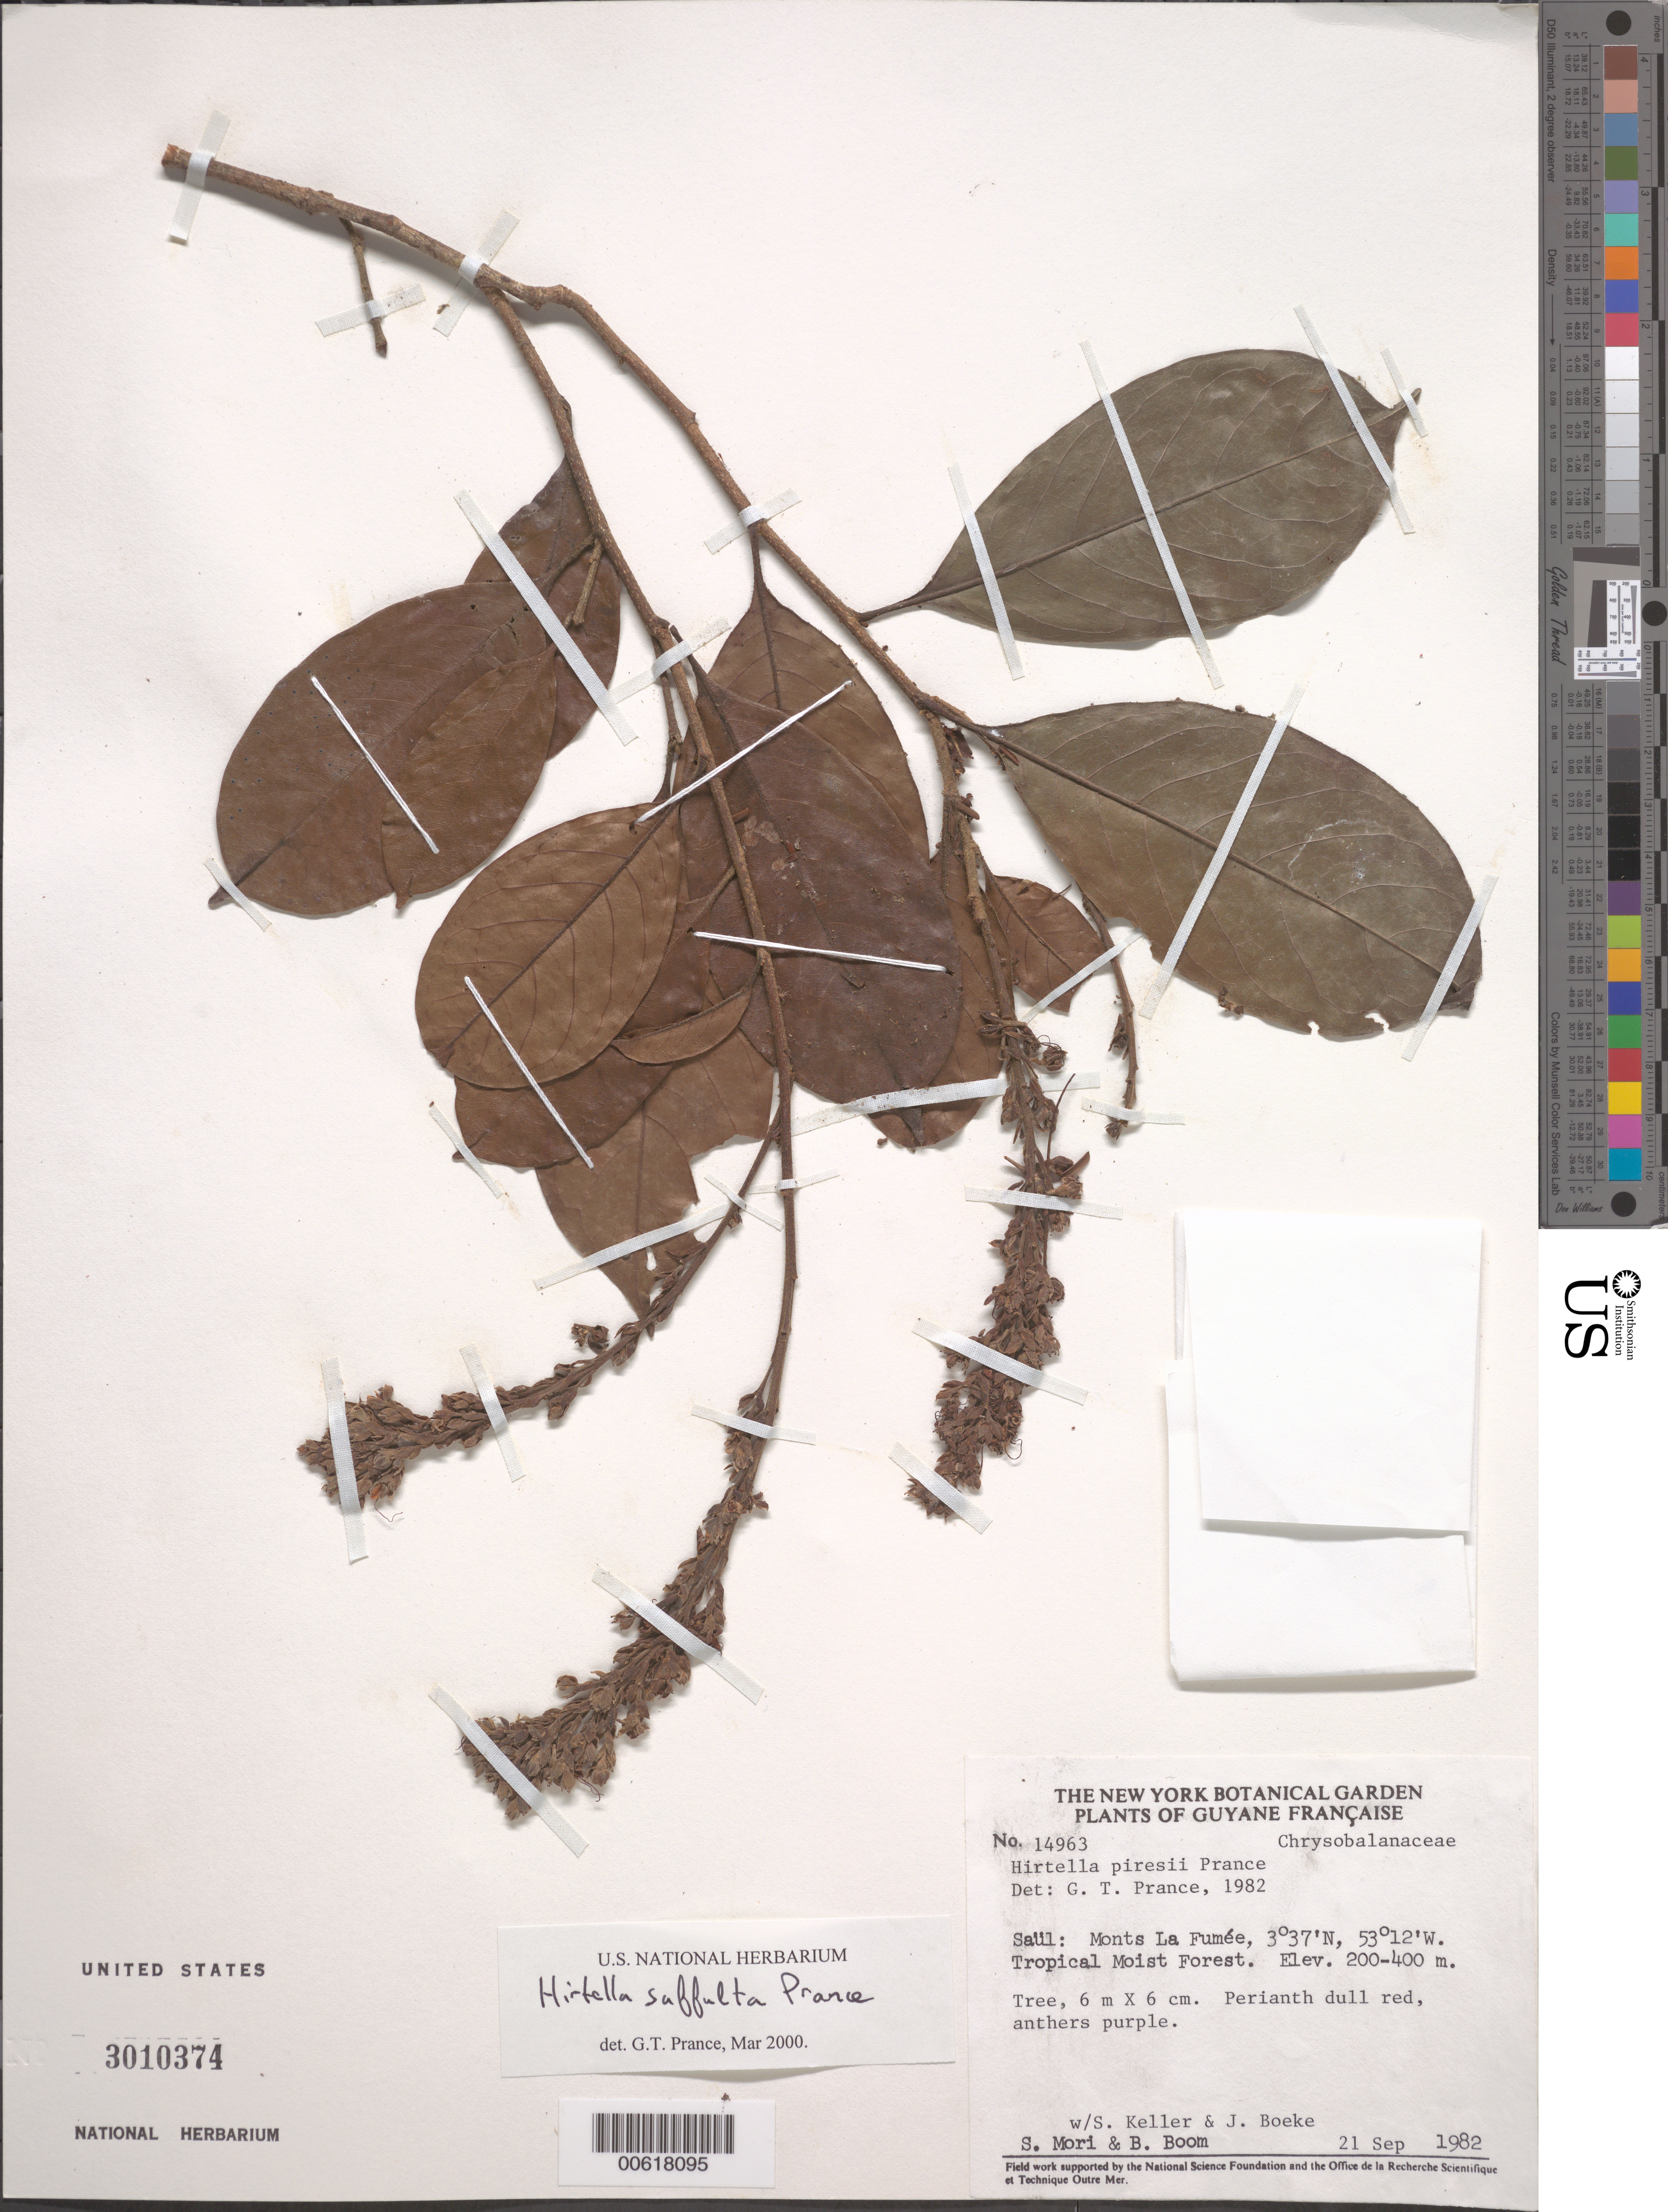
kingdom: Plantae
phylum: Tracheophyta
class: Magnoliopsida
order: Malpighiales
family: Chrysobalanaceae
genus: Hirtella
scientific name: Hirtella suffulta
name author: Prance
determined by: Prance, G. T.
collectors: S. Mori, B. M. Boom, S. Keller & J. D. Boeke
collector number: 14963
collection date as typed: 21-Sep-82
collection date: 1982-09-21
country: French Guiana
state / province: Saint-Laurent-du-Maroni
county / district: Saül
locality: Saül, Monts La Fumée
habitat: Tropical moist forest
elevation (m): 200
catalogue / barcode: US 3010374